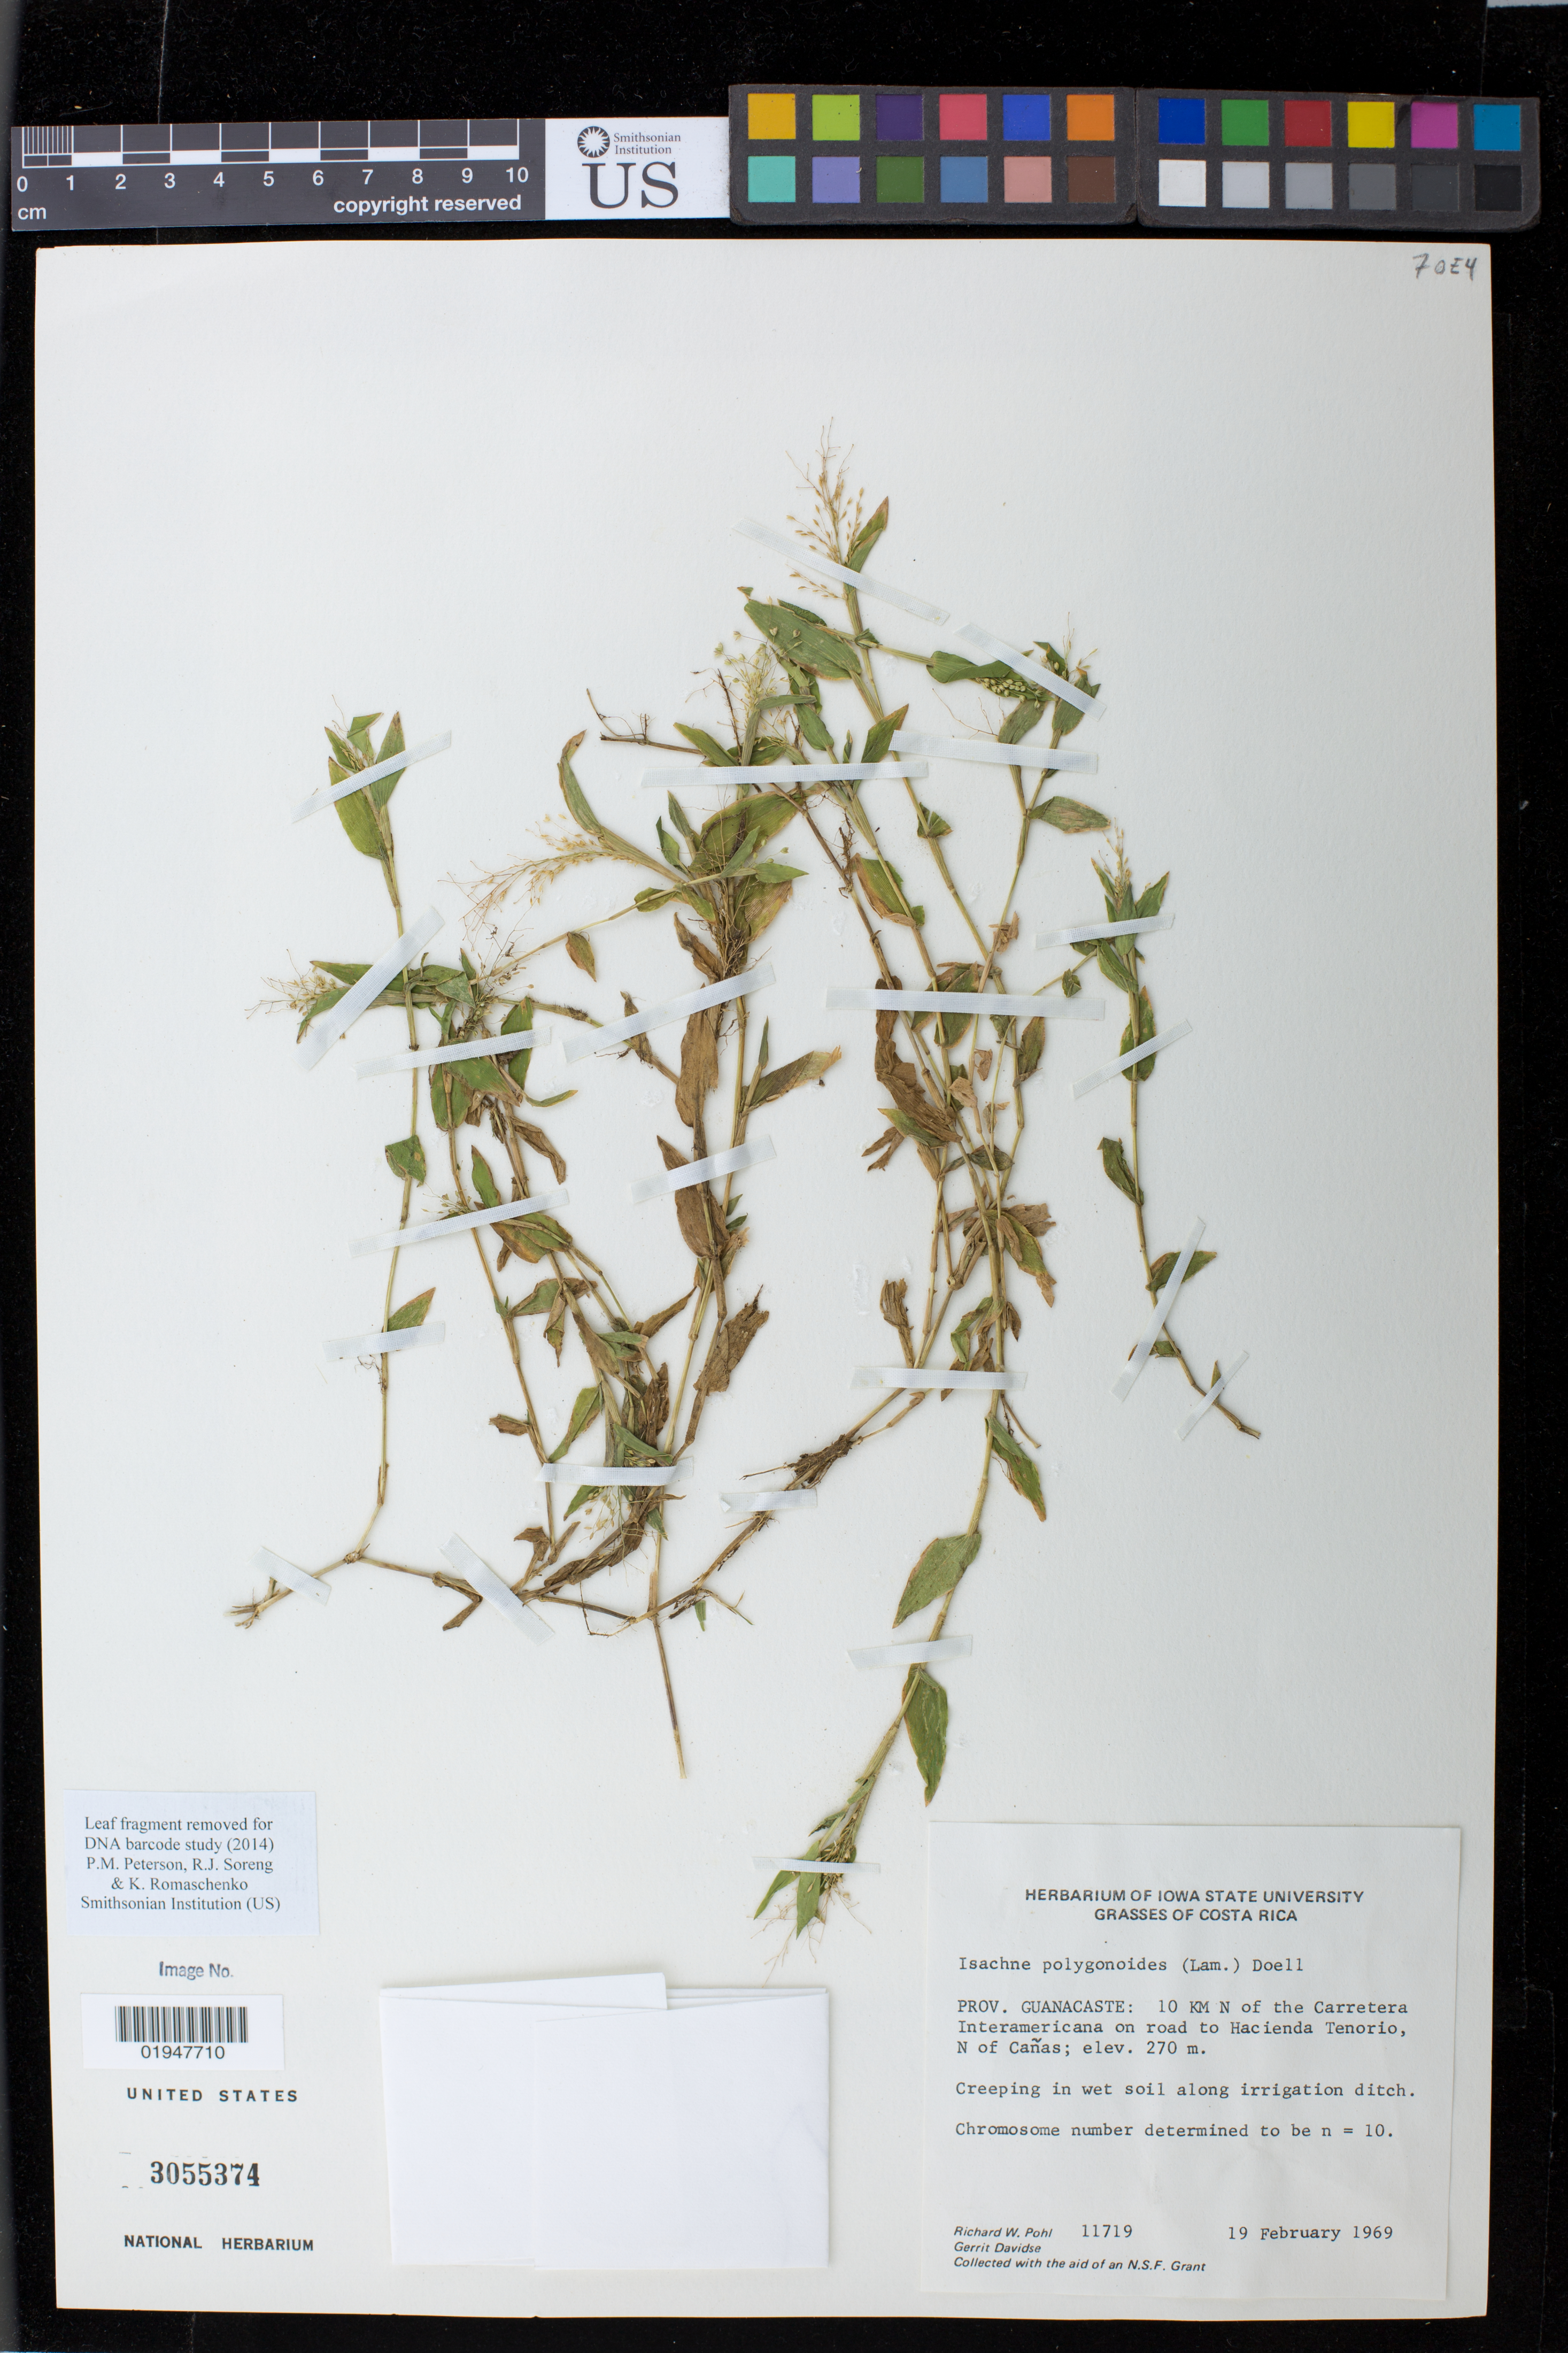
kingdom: Plantae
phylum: Tracheophyta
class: Liliopsida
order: Poales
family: Poaceae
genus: Isachne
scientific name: Isachne polygonoides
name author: (Lam.) Döll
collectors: R. W. Pohl & G. Davidse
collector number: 11719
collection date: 1969-02-19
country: Costa Rica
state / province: Guanacaste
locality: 10 KM N of the Carretera Interamericana on road to Hacienda Tenorio, N of Canas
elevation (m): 270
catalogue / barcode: US 3055374